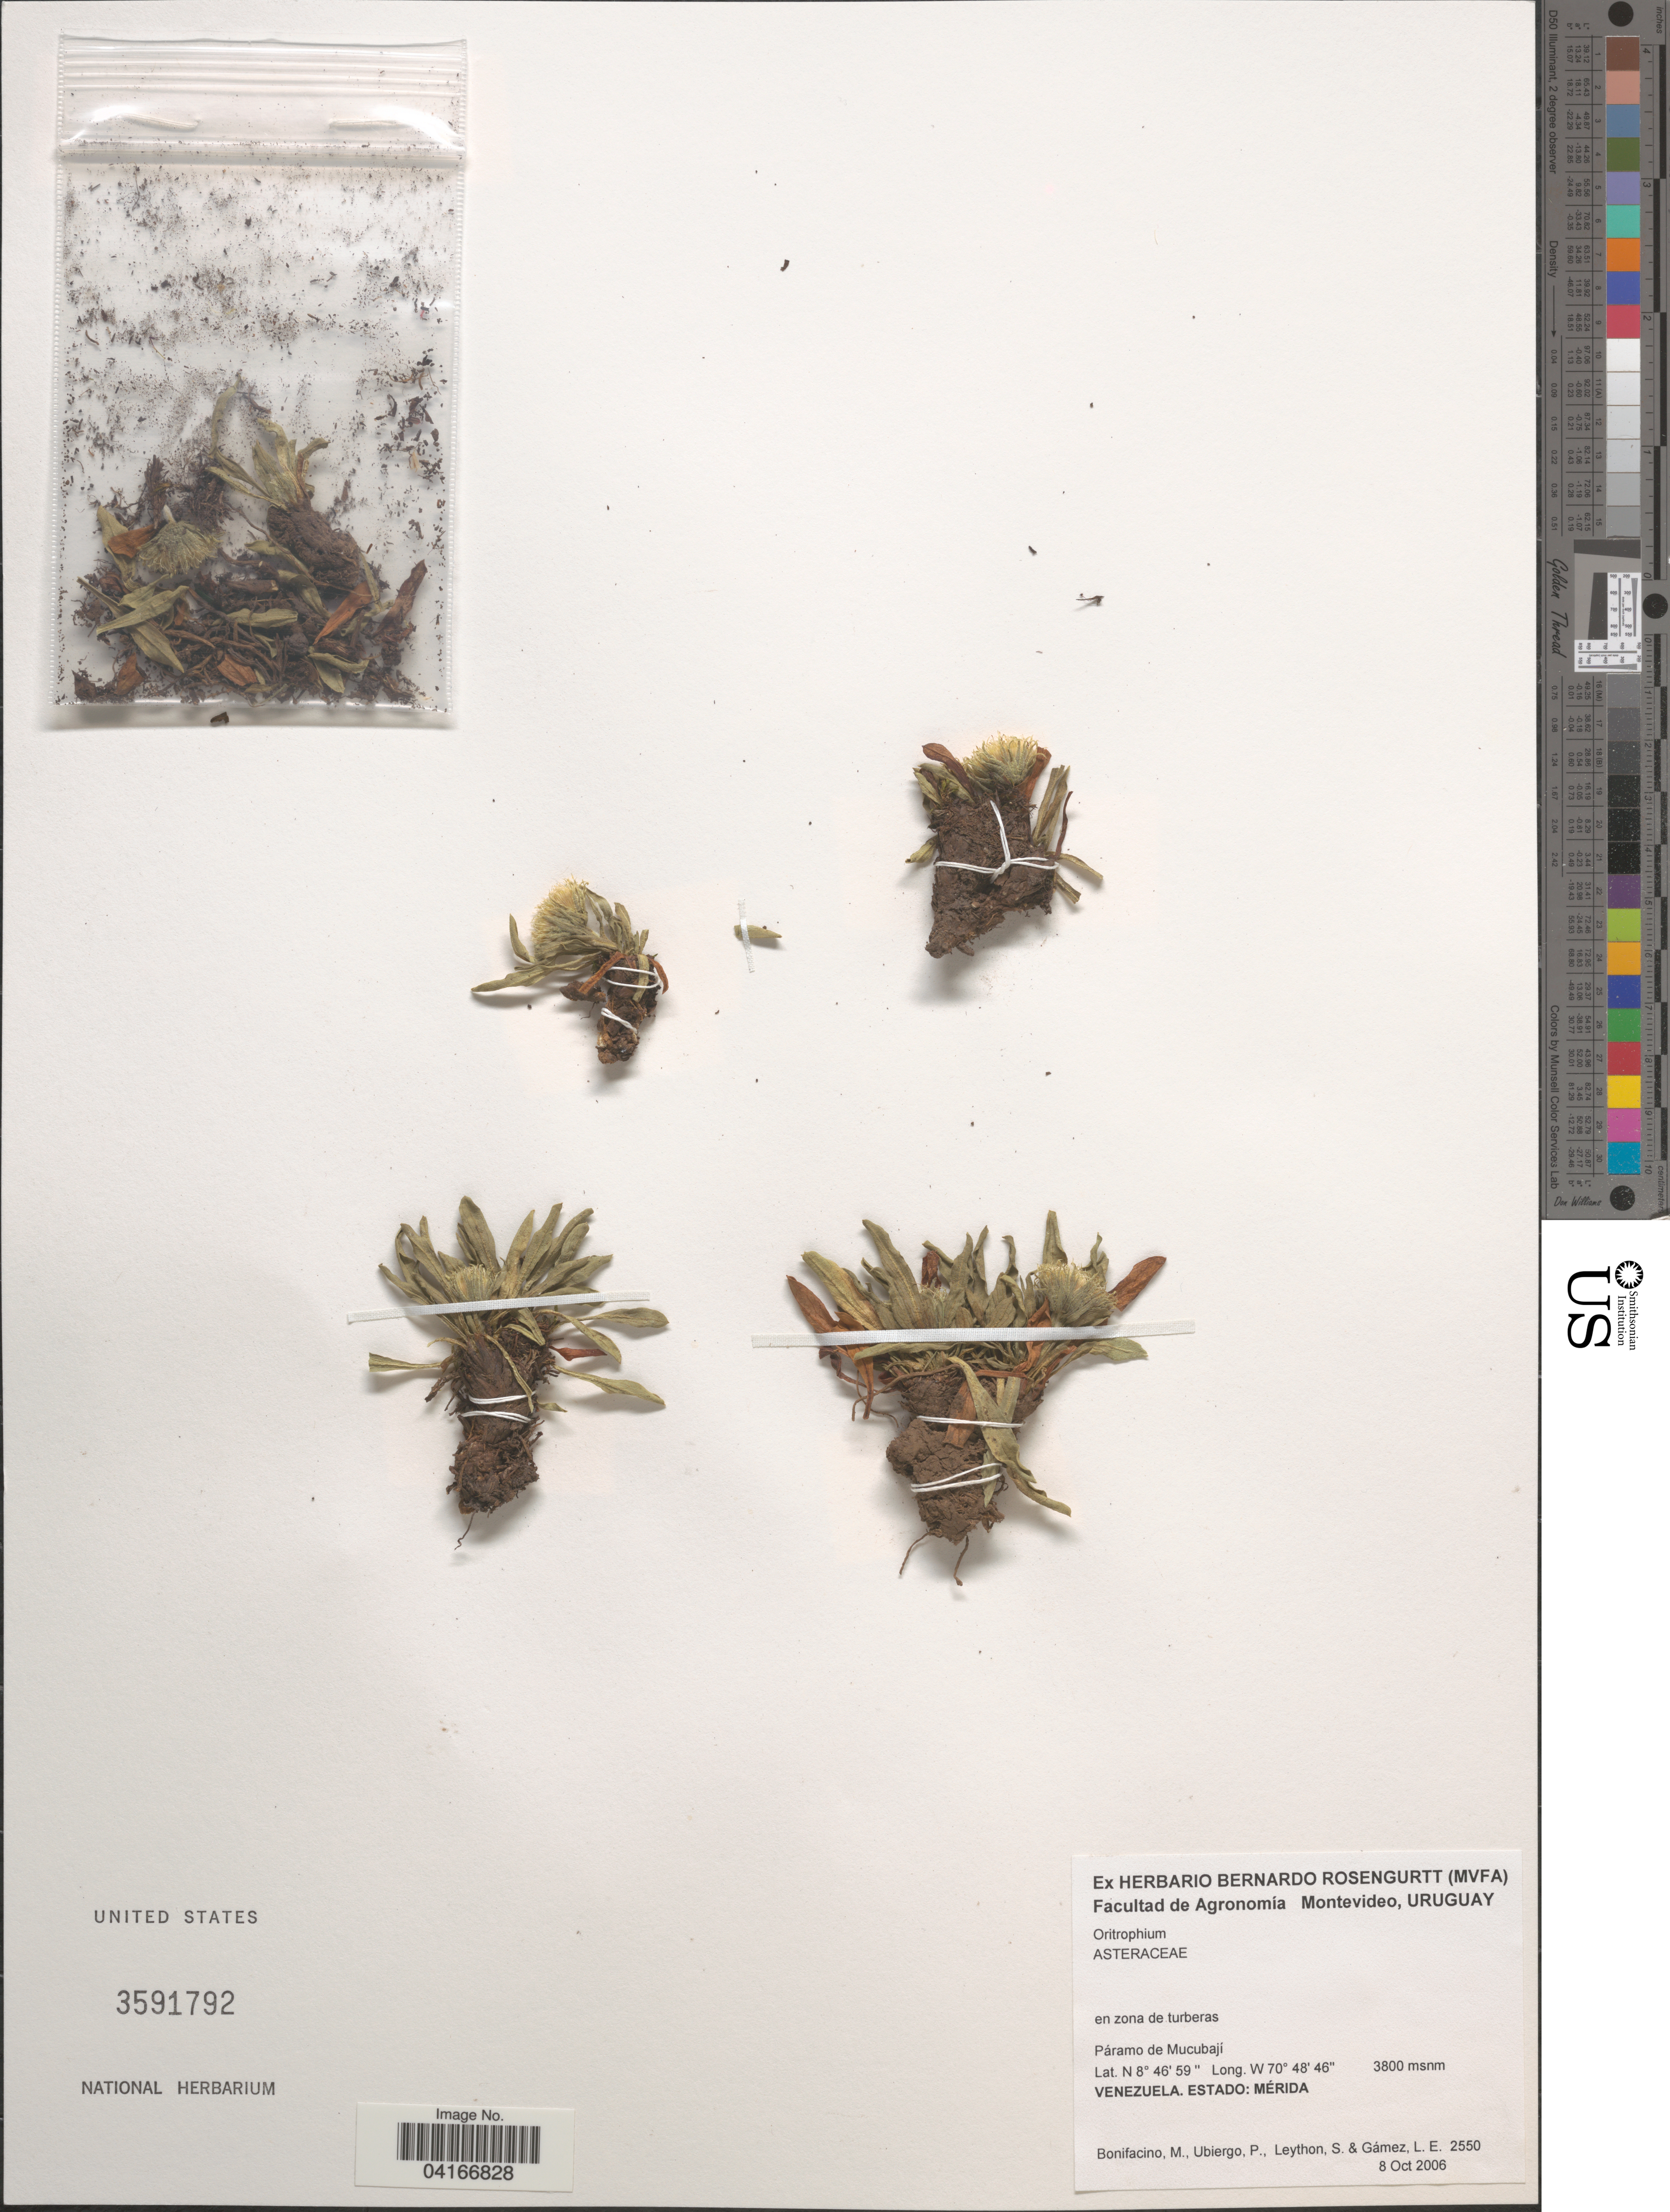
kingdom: Plantae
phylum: Tracheophyta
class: Magnoliopsida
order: Asterales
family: Asteraceae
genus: Oritrophium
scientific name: Oritrophium sp.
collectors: M. Bonifacino, P. Ubiergo, S. Leython & L. Gamez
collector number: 2550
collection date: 2006-10-08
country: Venezuela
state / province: Merida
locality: Páramo de Mucubají.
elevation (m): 3800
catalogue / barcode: US 3591792